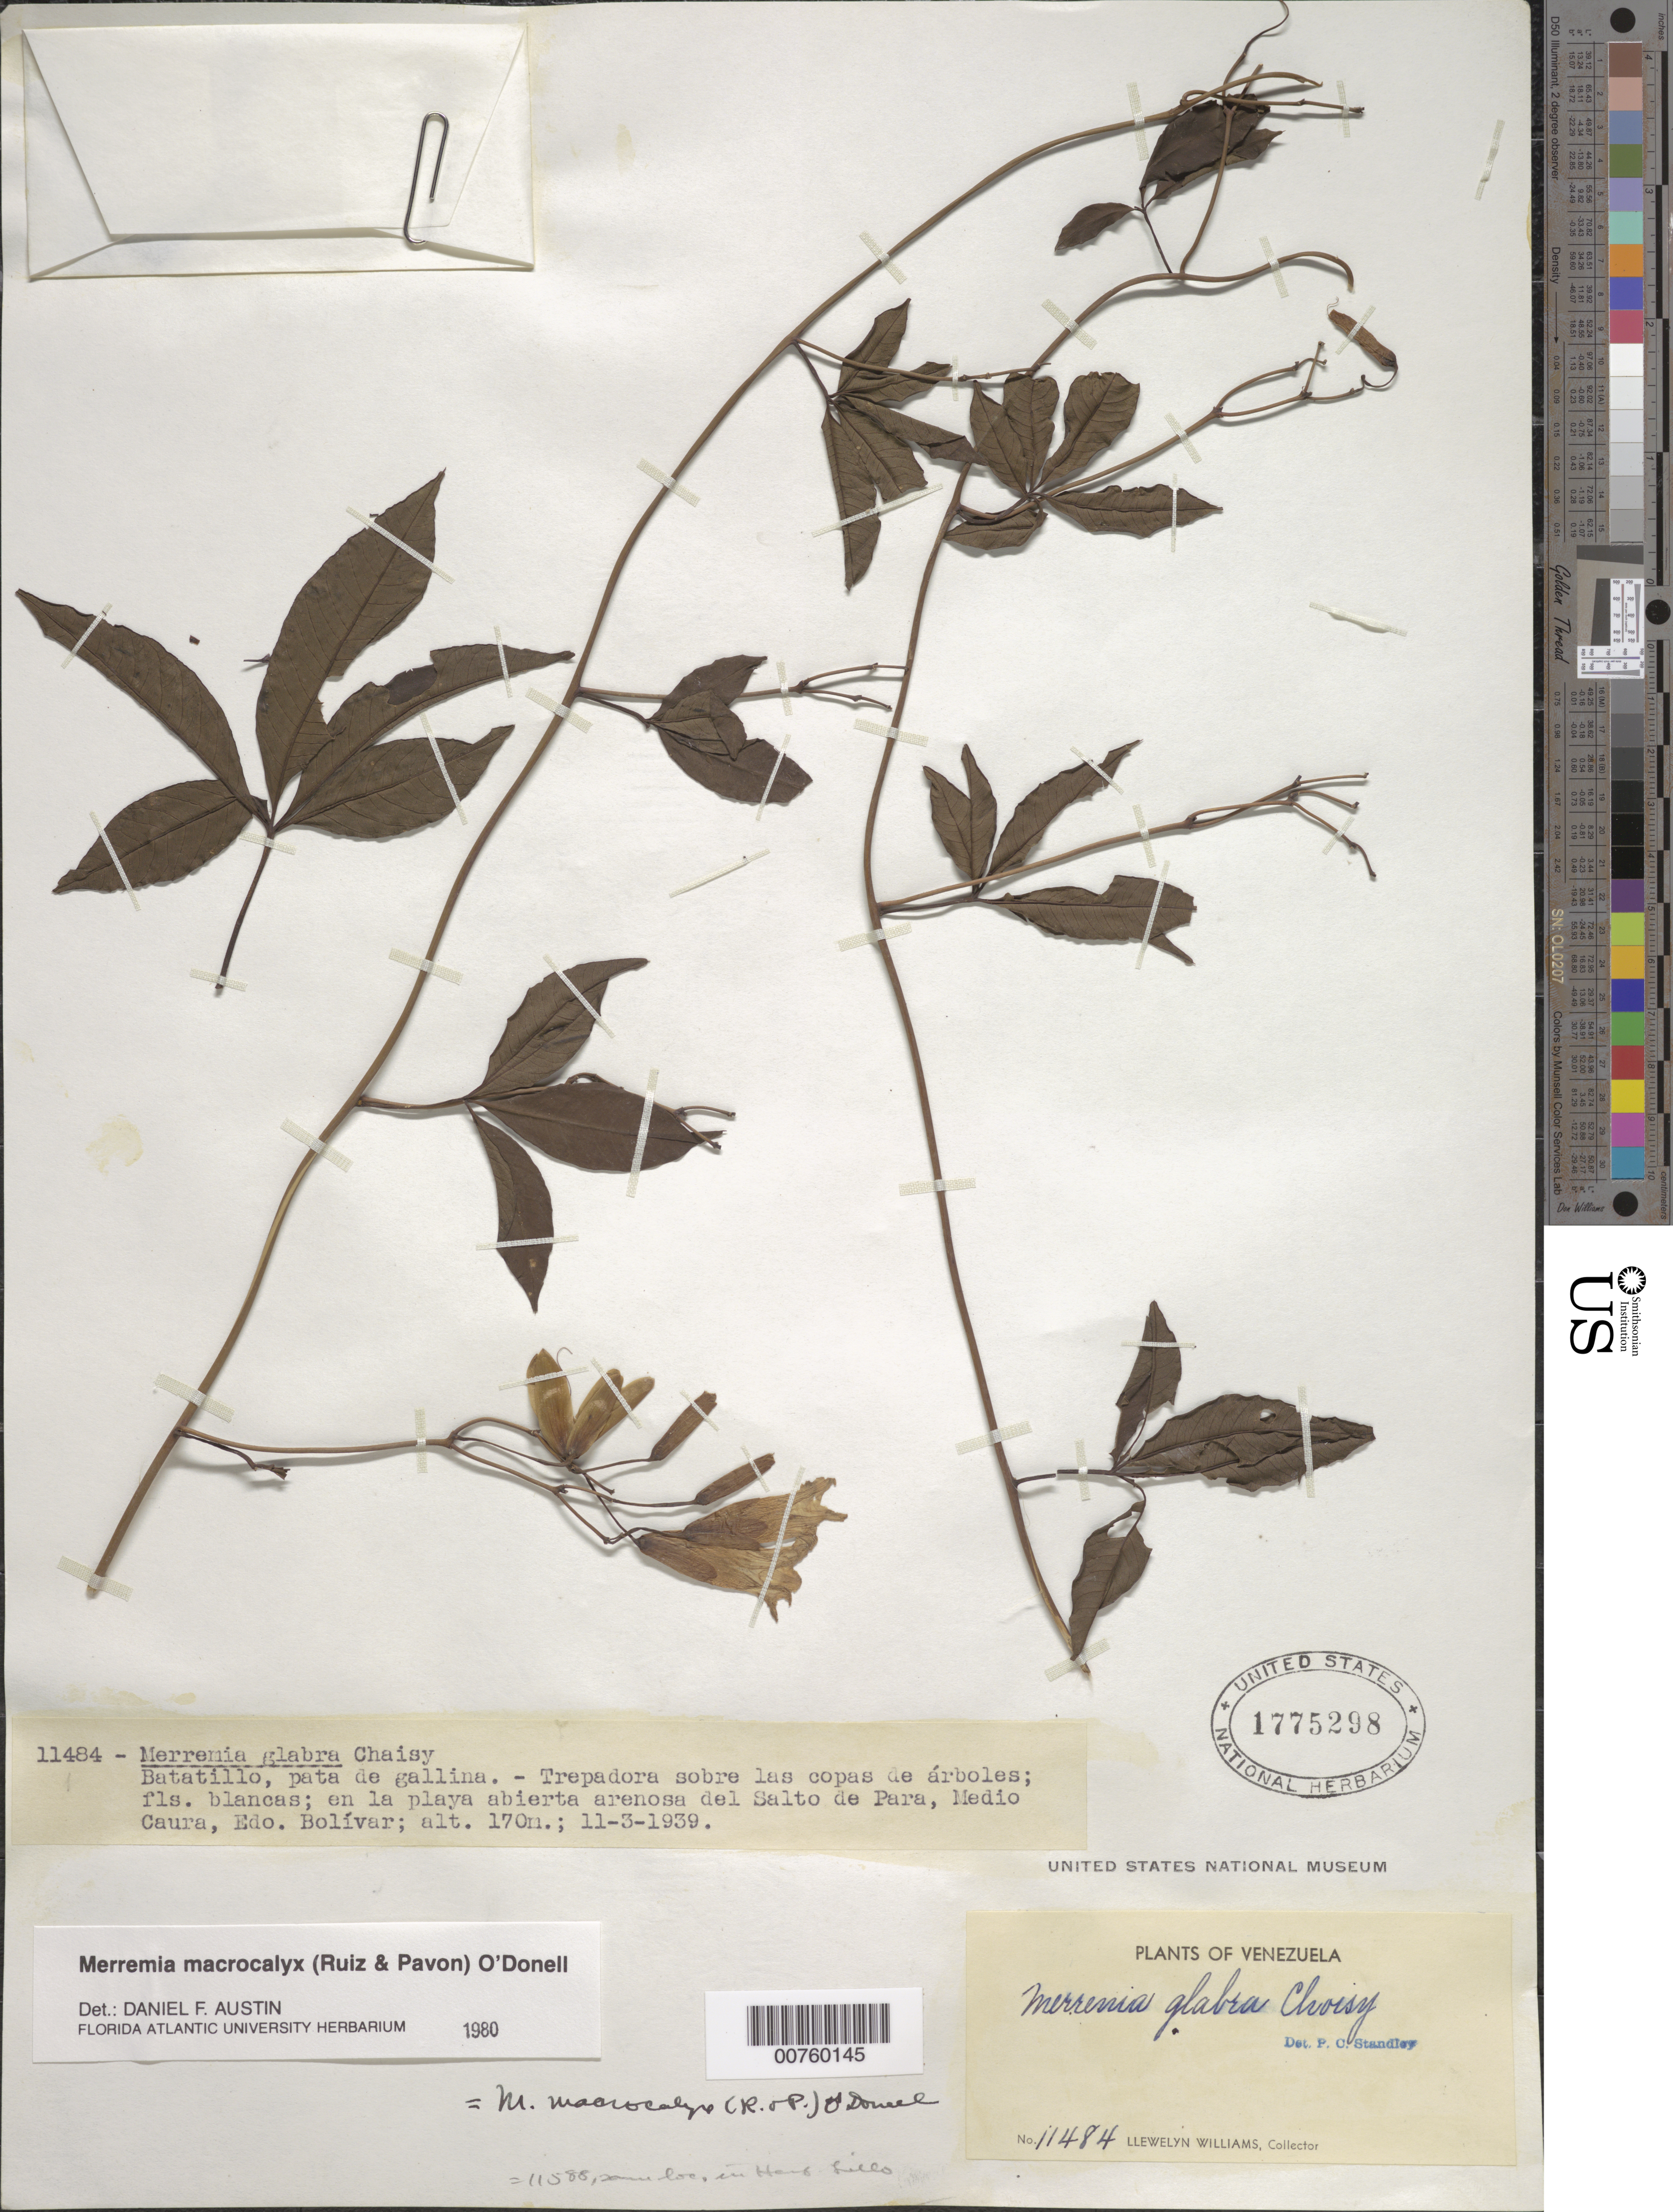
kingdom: Plantae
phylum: Tracheophyta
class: Magnoliopsida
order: Solanales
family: Convolvulaceae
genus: Distimake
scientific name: Distimake macrocalyx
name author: (Ruiz & Pav.) A. R. Simões & Staples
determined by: Strong, Mark T., (BOT), Smithsonian Institution - National Museum of Natural History (UNITED STATES)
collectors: Ll. Williams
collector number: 11484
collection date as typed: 11-Mar-39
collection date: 1939-03-11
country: Venezuela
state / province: Bolívar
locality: Salto de Para, Medio Caura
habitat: On treetops, sandy open beach of salto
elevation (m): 170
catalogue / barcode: US 1775298